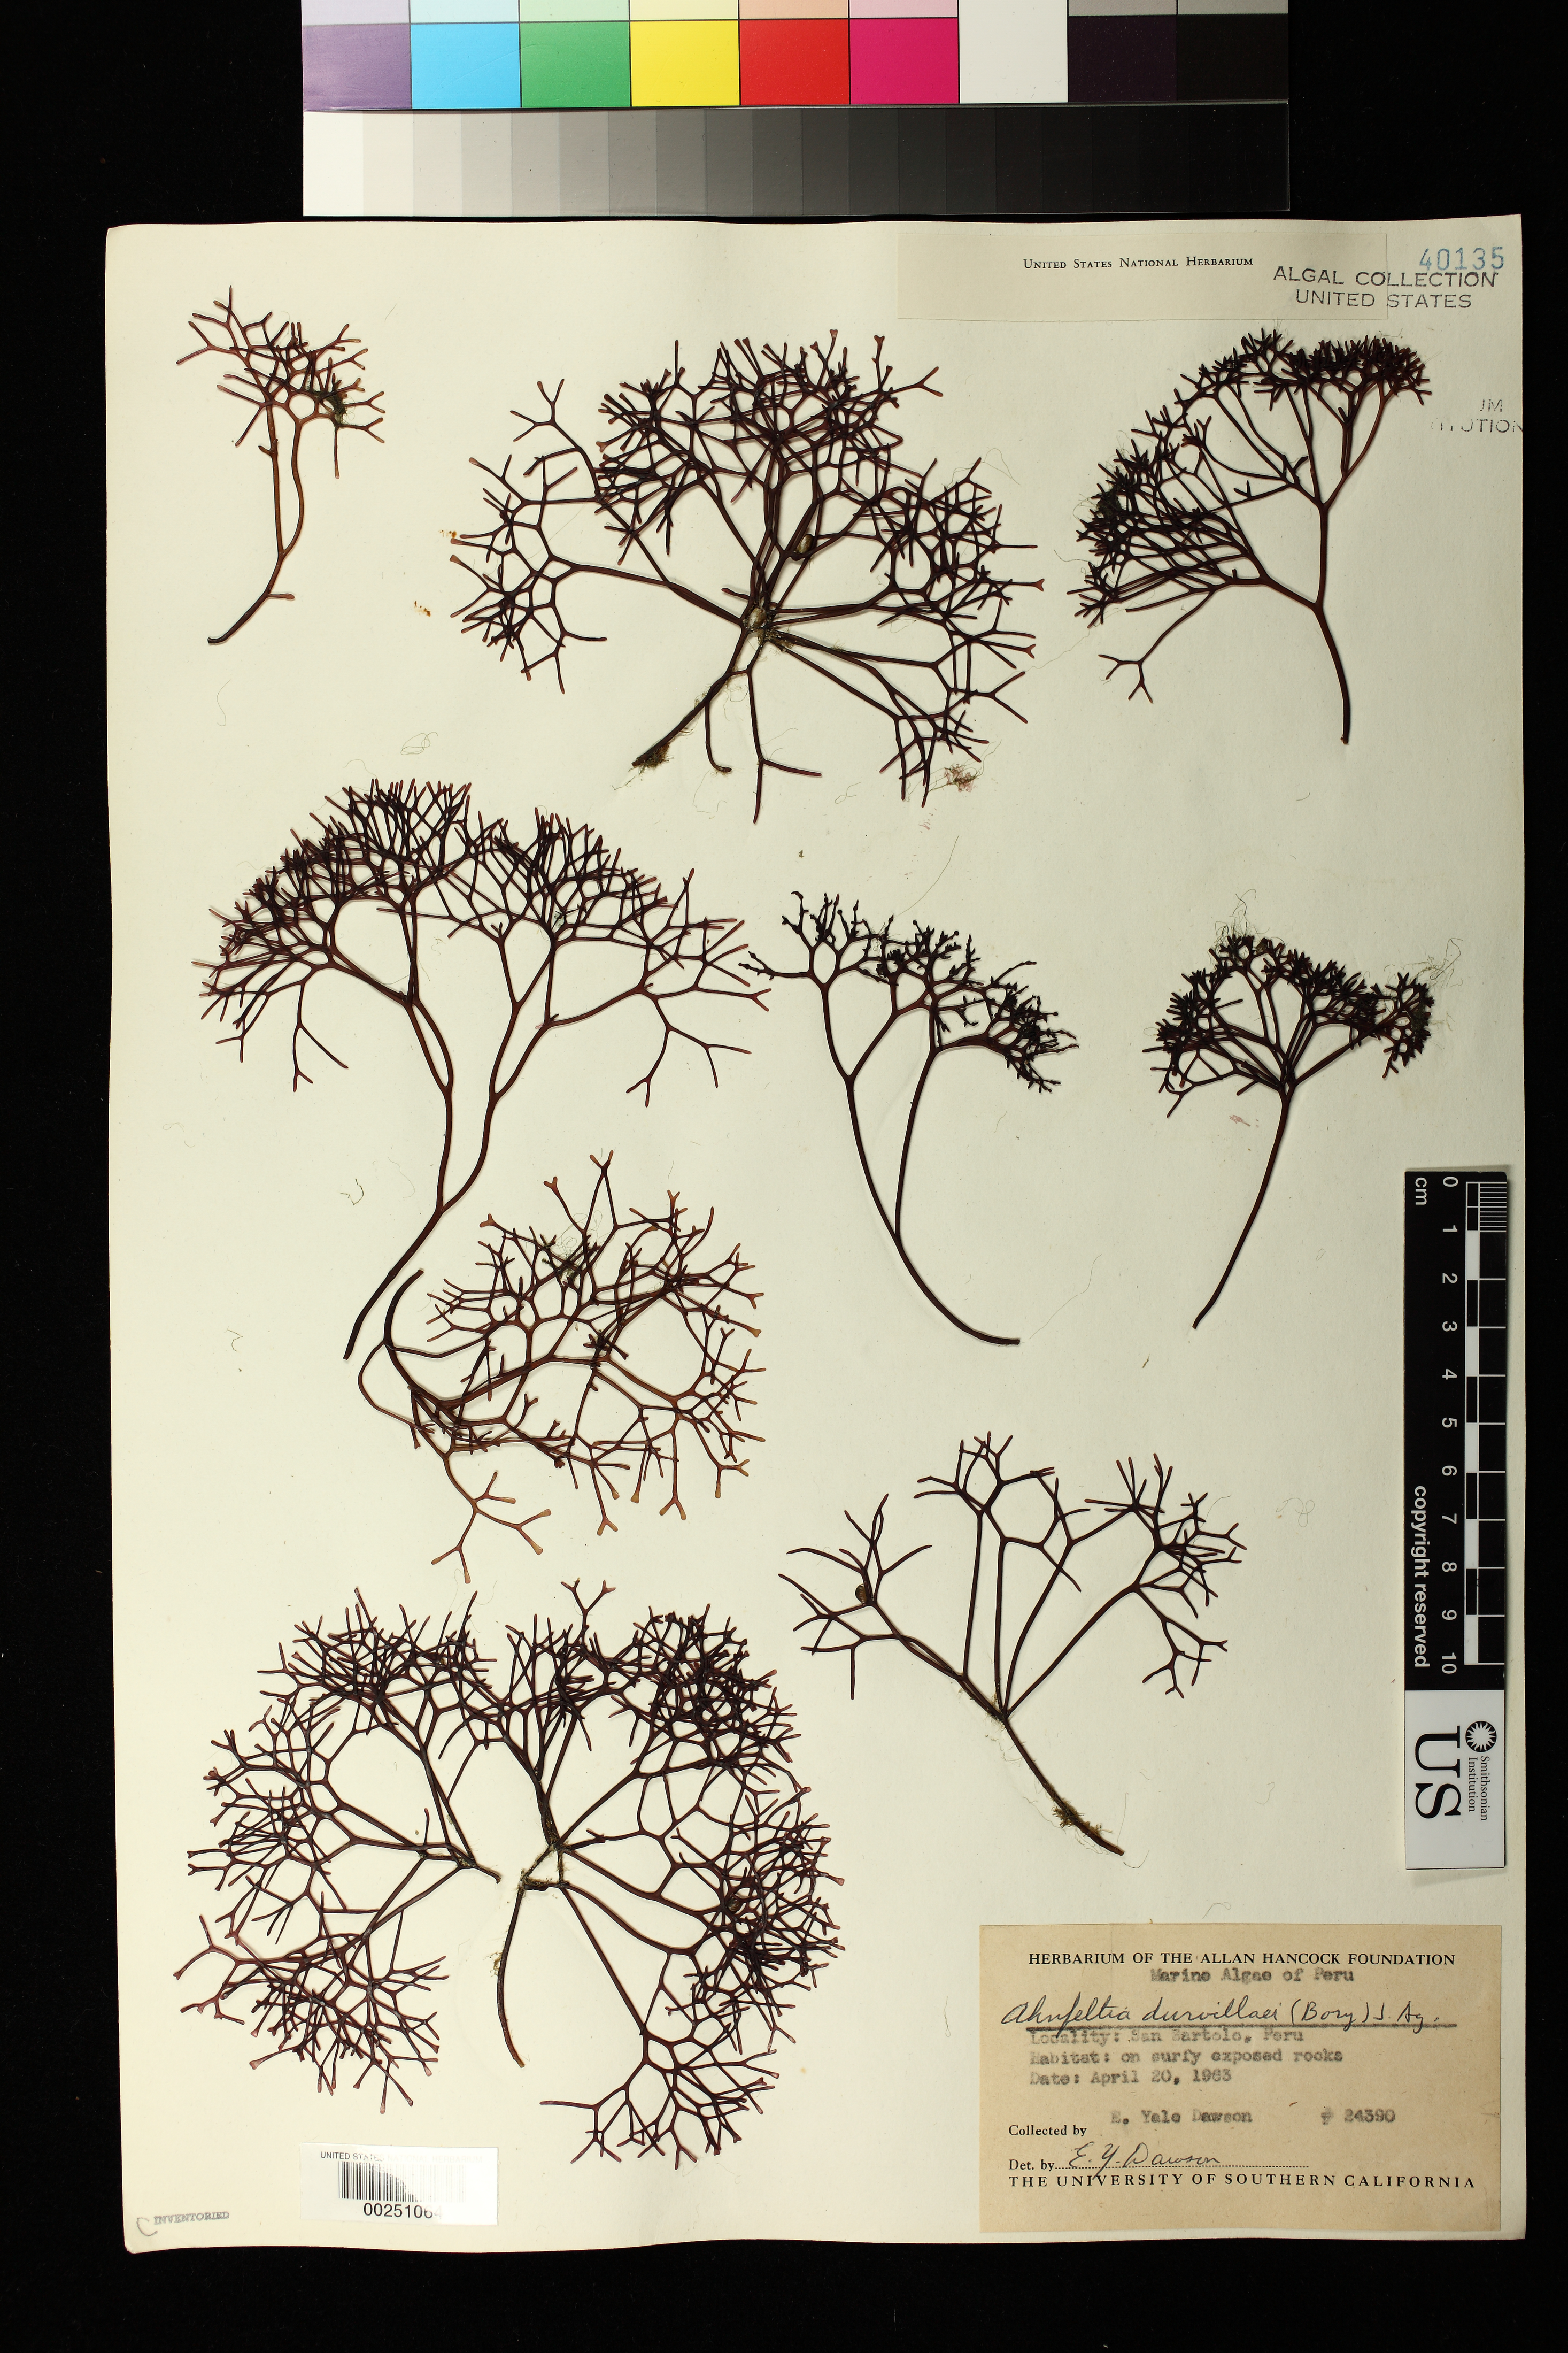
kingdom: Plantae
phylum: Rhodophyta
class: Florideophyceae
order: Gigartinales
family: Phyllophoraceae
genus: Gymnogongrus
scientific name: Gymnogongrus durvillei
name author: (Bory) M.S.Calderon & S.M. Boo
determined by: Algae name updating Project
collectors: E. Y. Dawson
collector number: EYD 24390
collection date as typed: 20 Apr 1965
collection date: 1965-04-20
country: Peru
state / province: Lima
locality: San bartolo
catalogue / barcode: US 40135